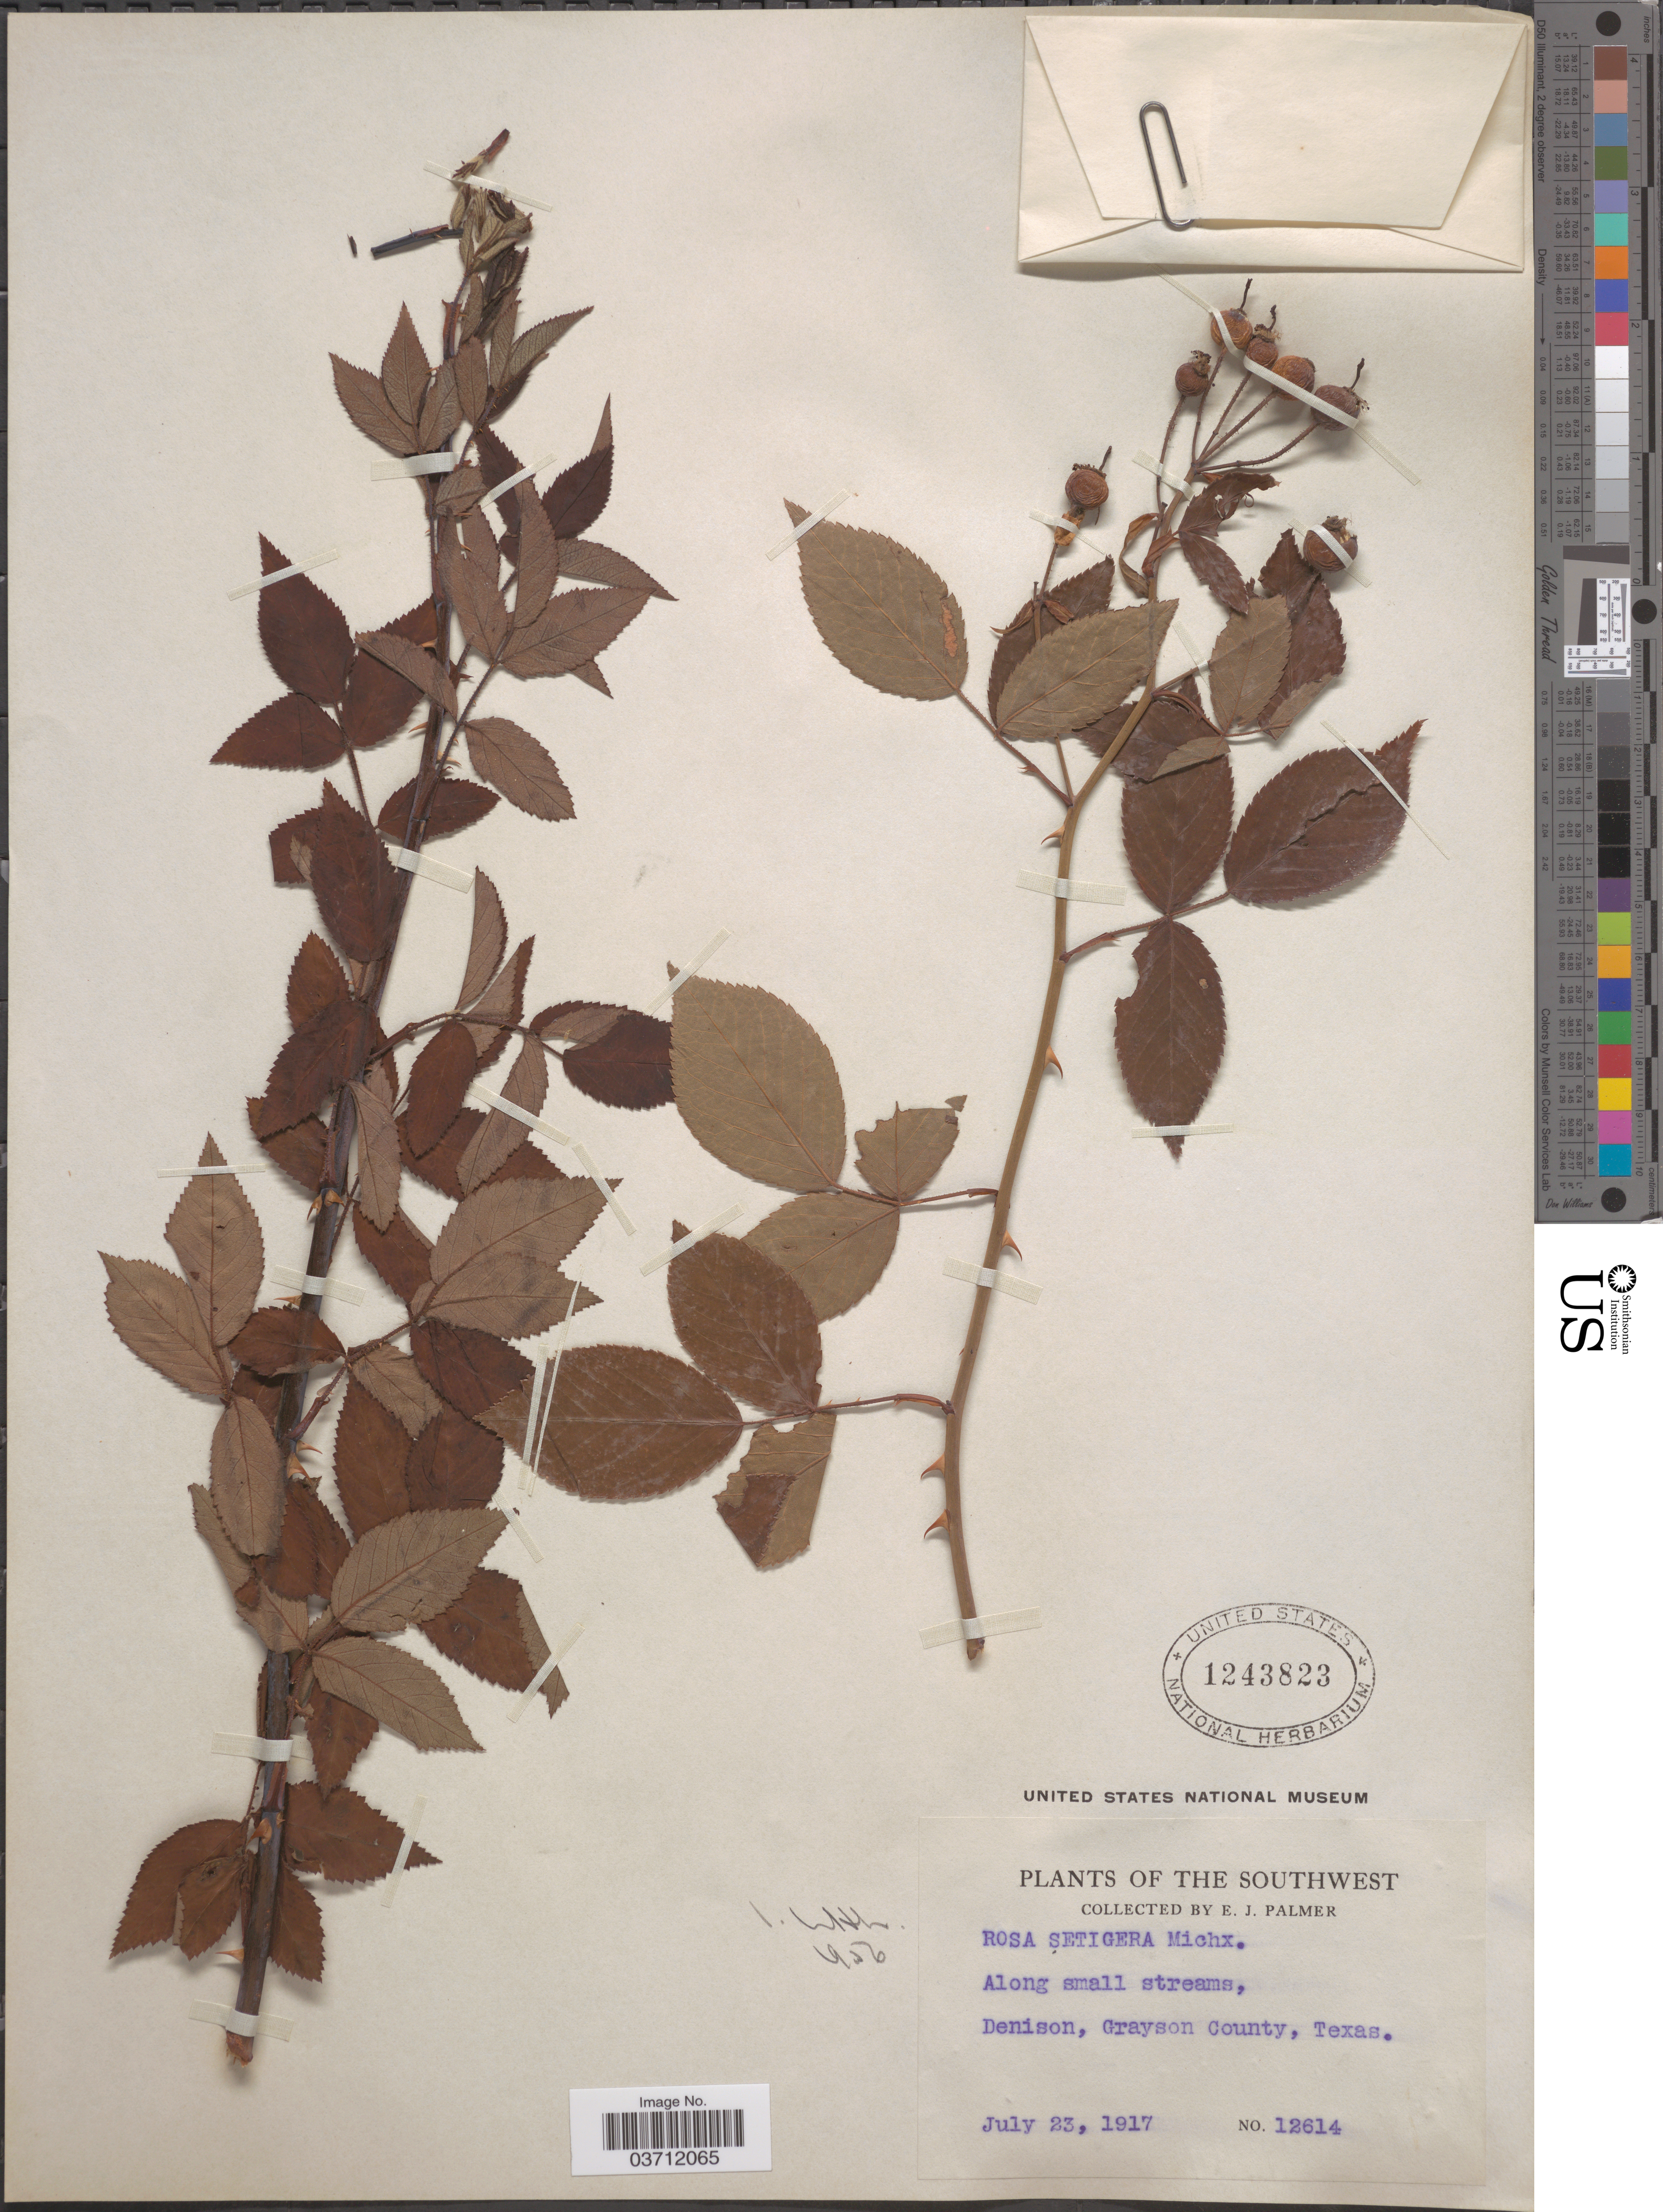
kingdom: Plantae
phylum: Tracheophyta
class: Magnoliopsida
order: Rosales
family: Rosaceae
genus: Rosa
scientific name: Rosa setigera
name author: Michx.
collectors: E. J. Palmer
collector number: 12614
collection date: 1917-07-23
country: United States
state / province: Texas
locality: Southwest. Along small streams, Denison, Grayson County.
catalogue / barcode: US 1243823